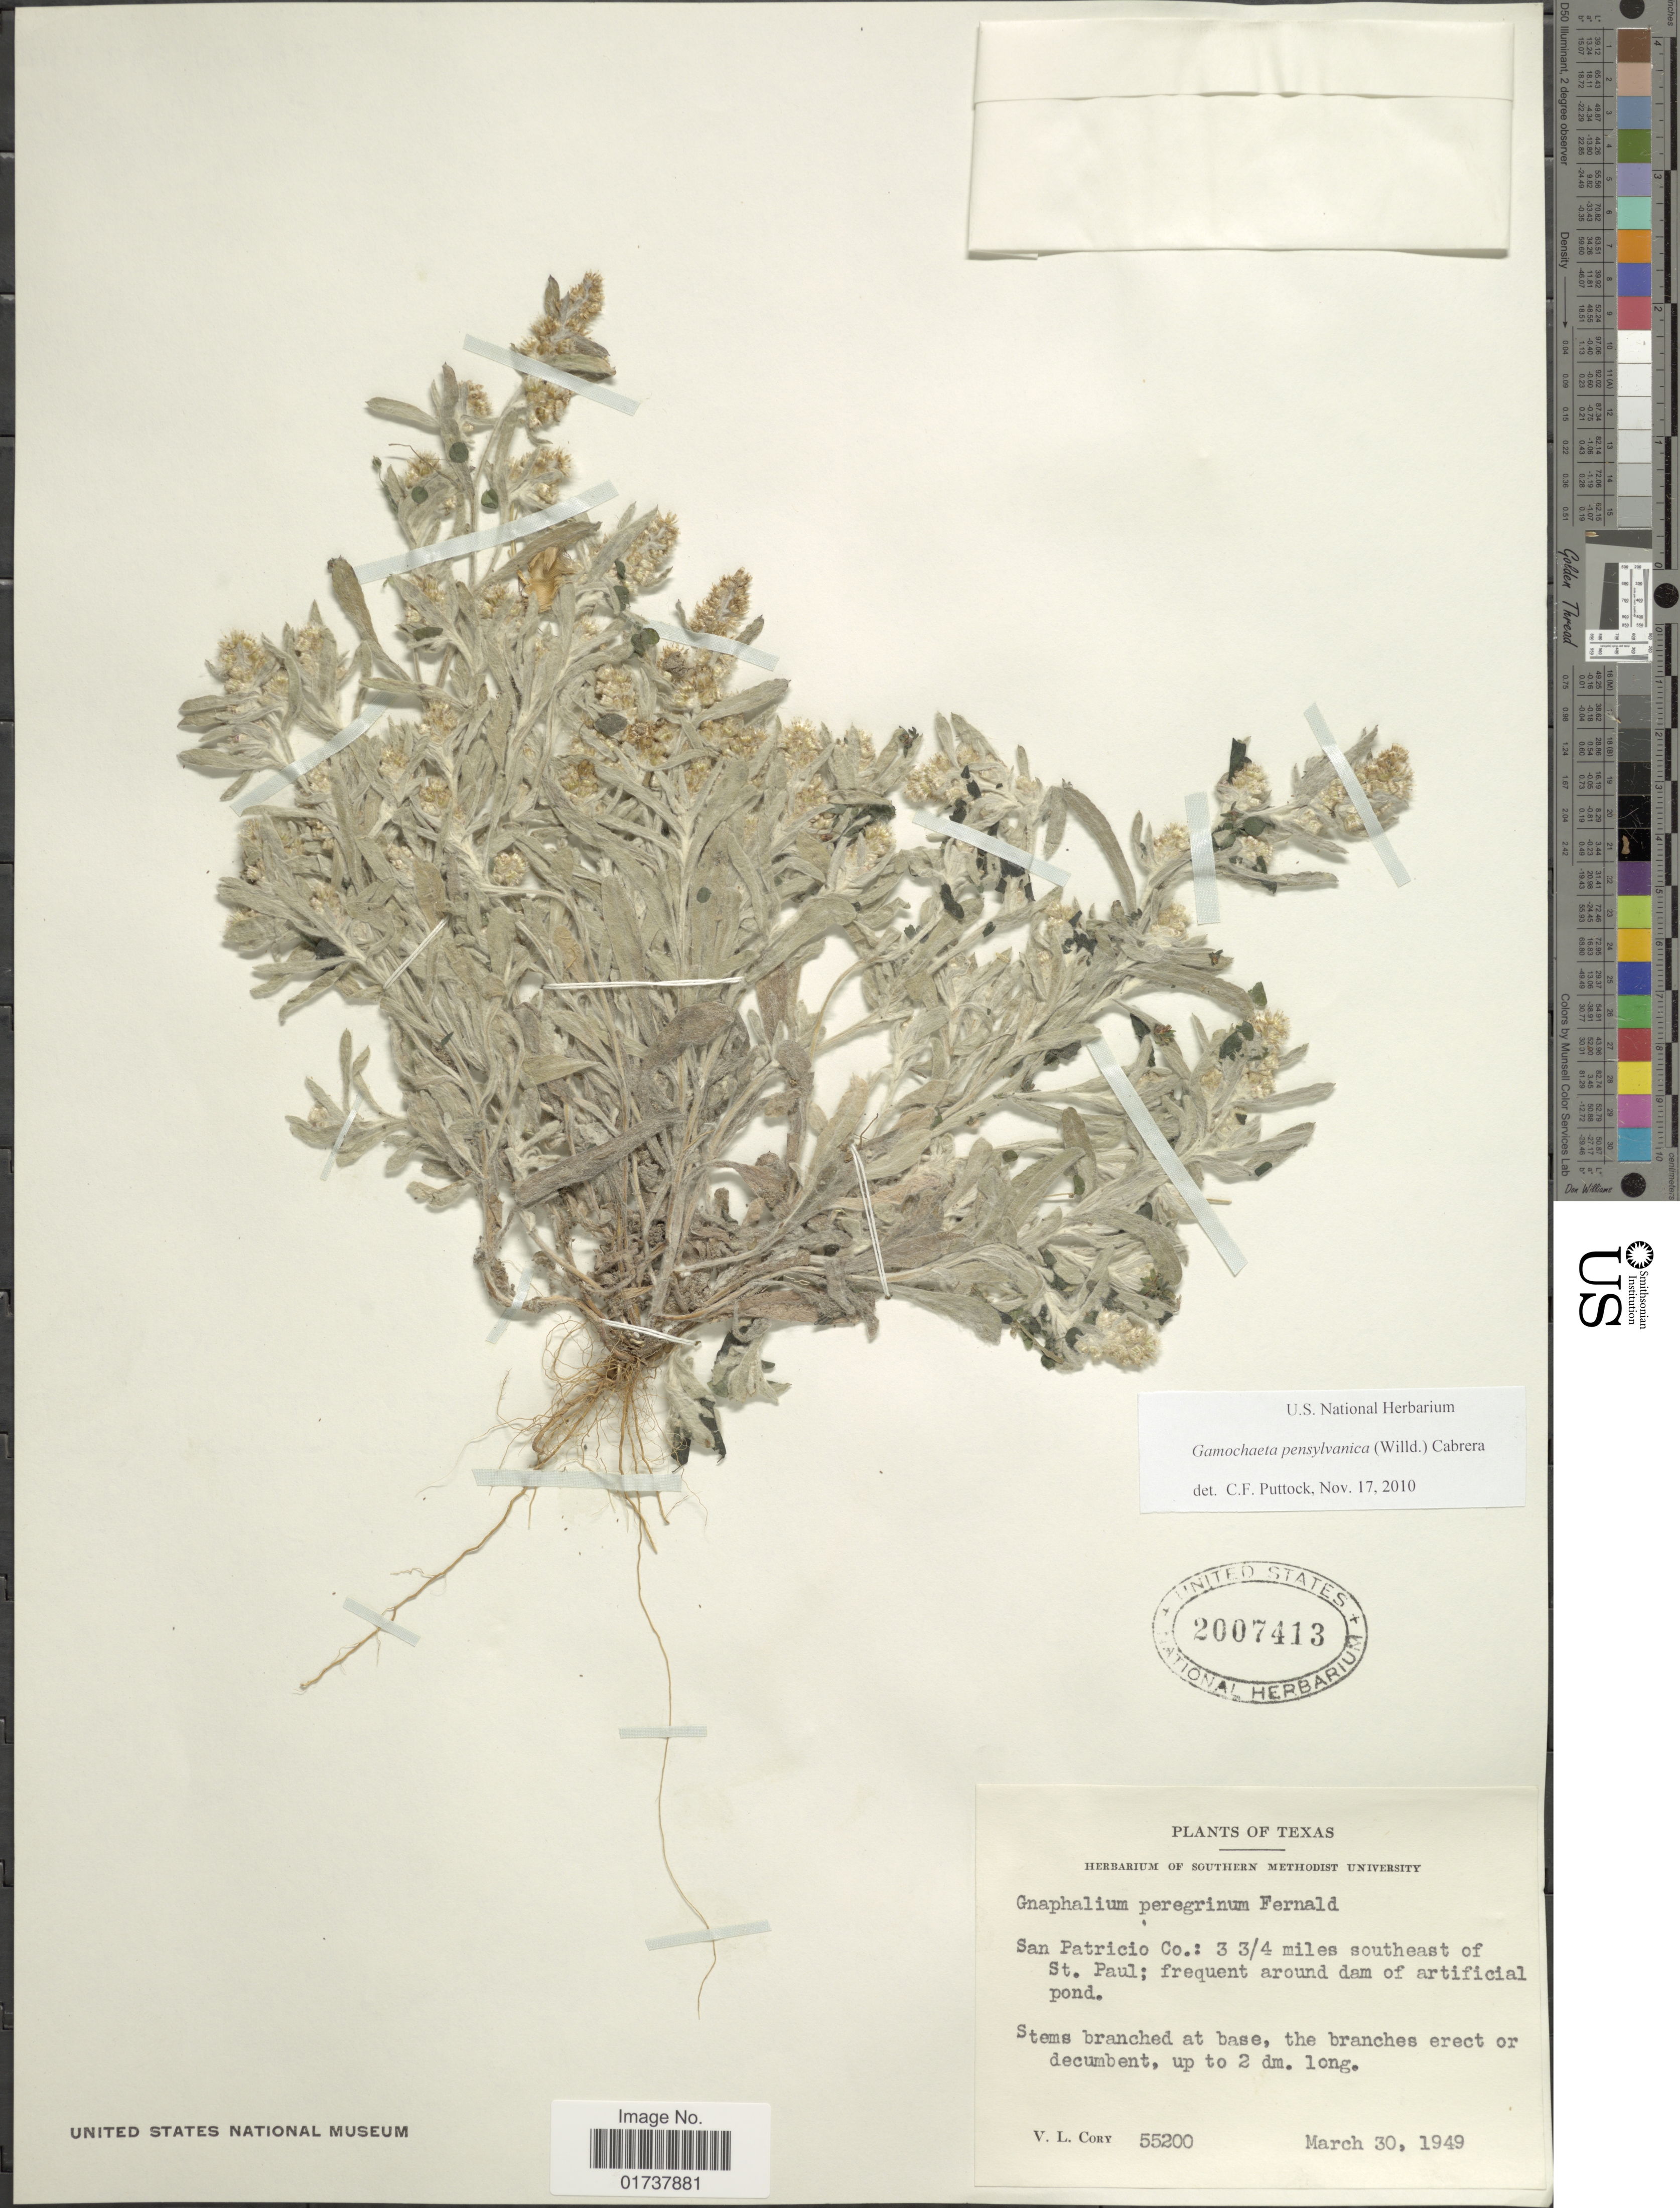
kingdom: Plantae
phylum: Tracheophyta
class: Magnoliopsida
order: Asterales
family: Asteraceae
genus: Gamochaeta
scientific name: Gamochaeta pensylvanica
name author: (Willd.) Cabrera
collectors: V. Cory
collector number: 55200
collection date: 1949-03-30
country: United States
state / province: Texas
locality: San Patricio Co.: 3 3/4 miles southeast of St. Paul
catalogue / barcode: US 2007413